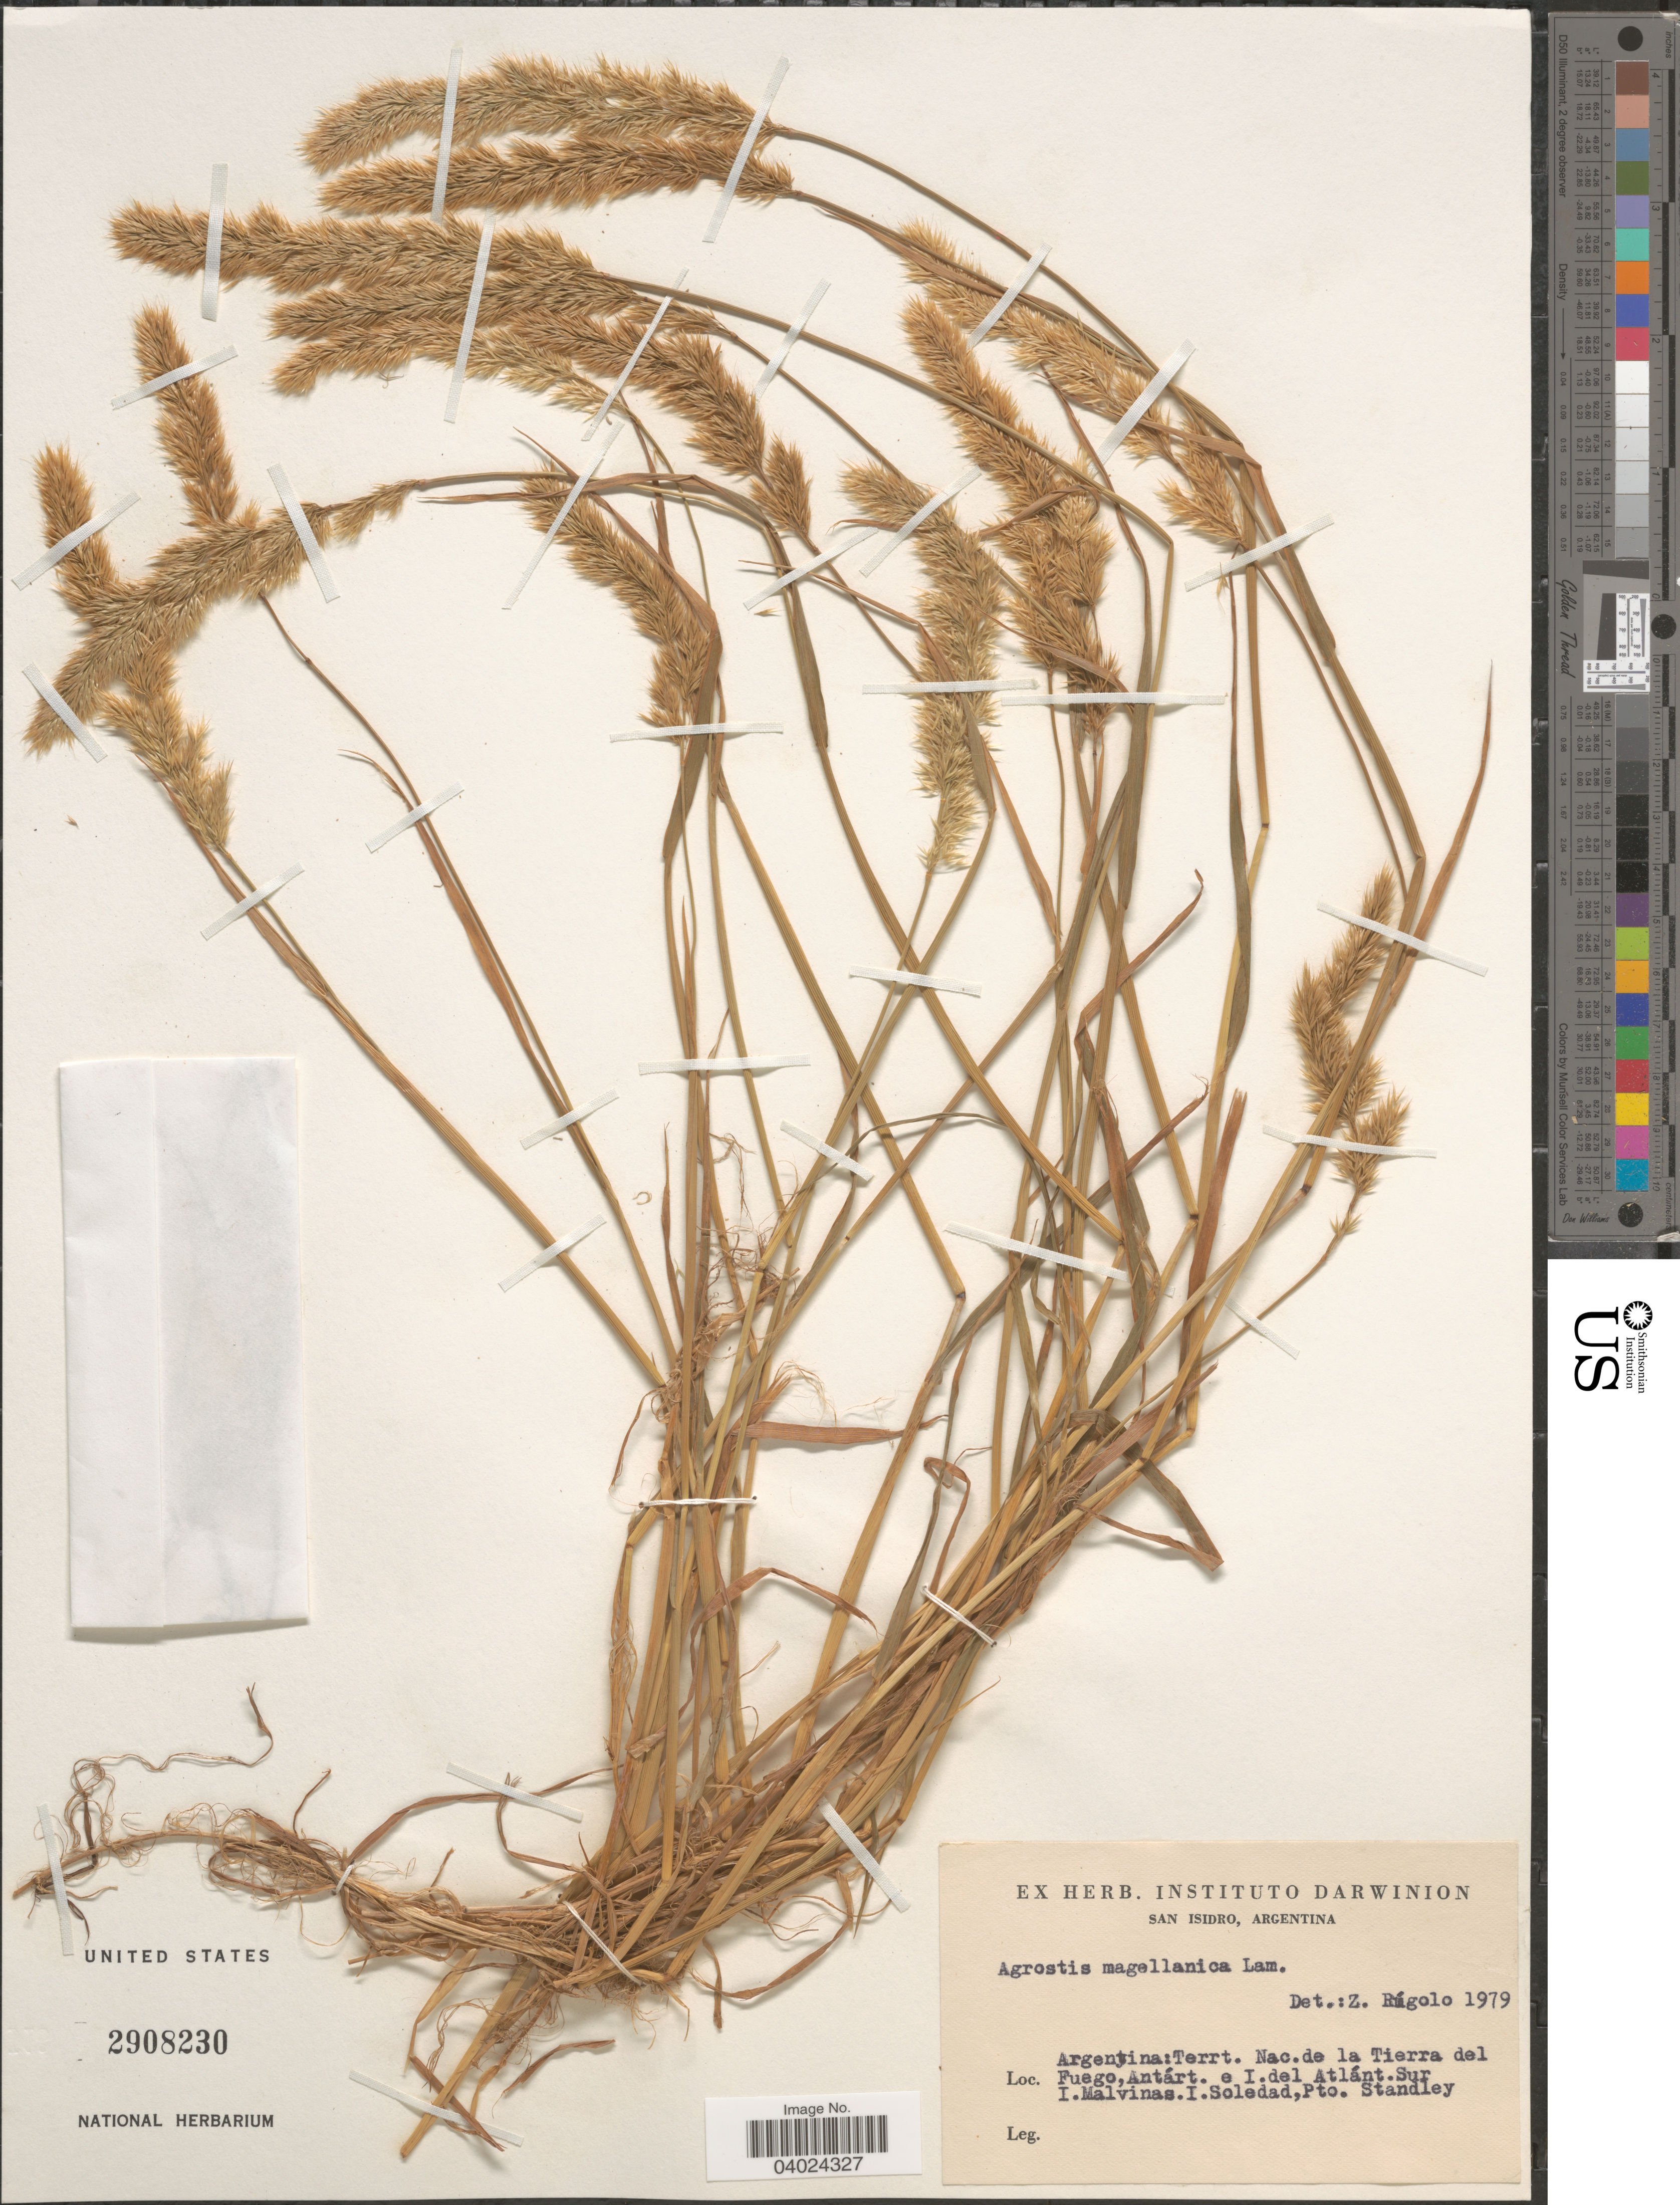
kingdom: Plantae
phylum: Tracheophyta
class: Liliopsida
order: Poales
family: Poaceae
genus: Agrostis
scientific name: Agrostis magellanica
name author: Lam.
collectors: Instituto de Botanica Darwinion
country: Argentina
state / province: Tierra del Fuego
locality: Terrt. Nac. de la Tierra del Fuego,Antárt. e I.del Atlánt.Sur I.Malvinas.I.Soledad,Pto. Standley.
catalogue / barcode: US 2908230